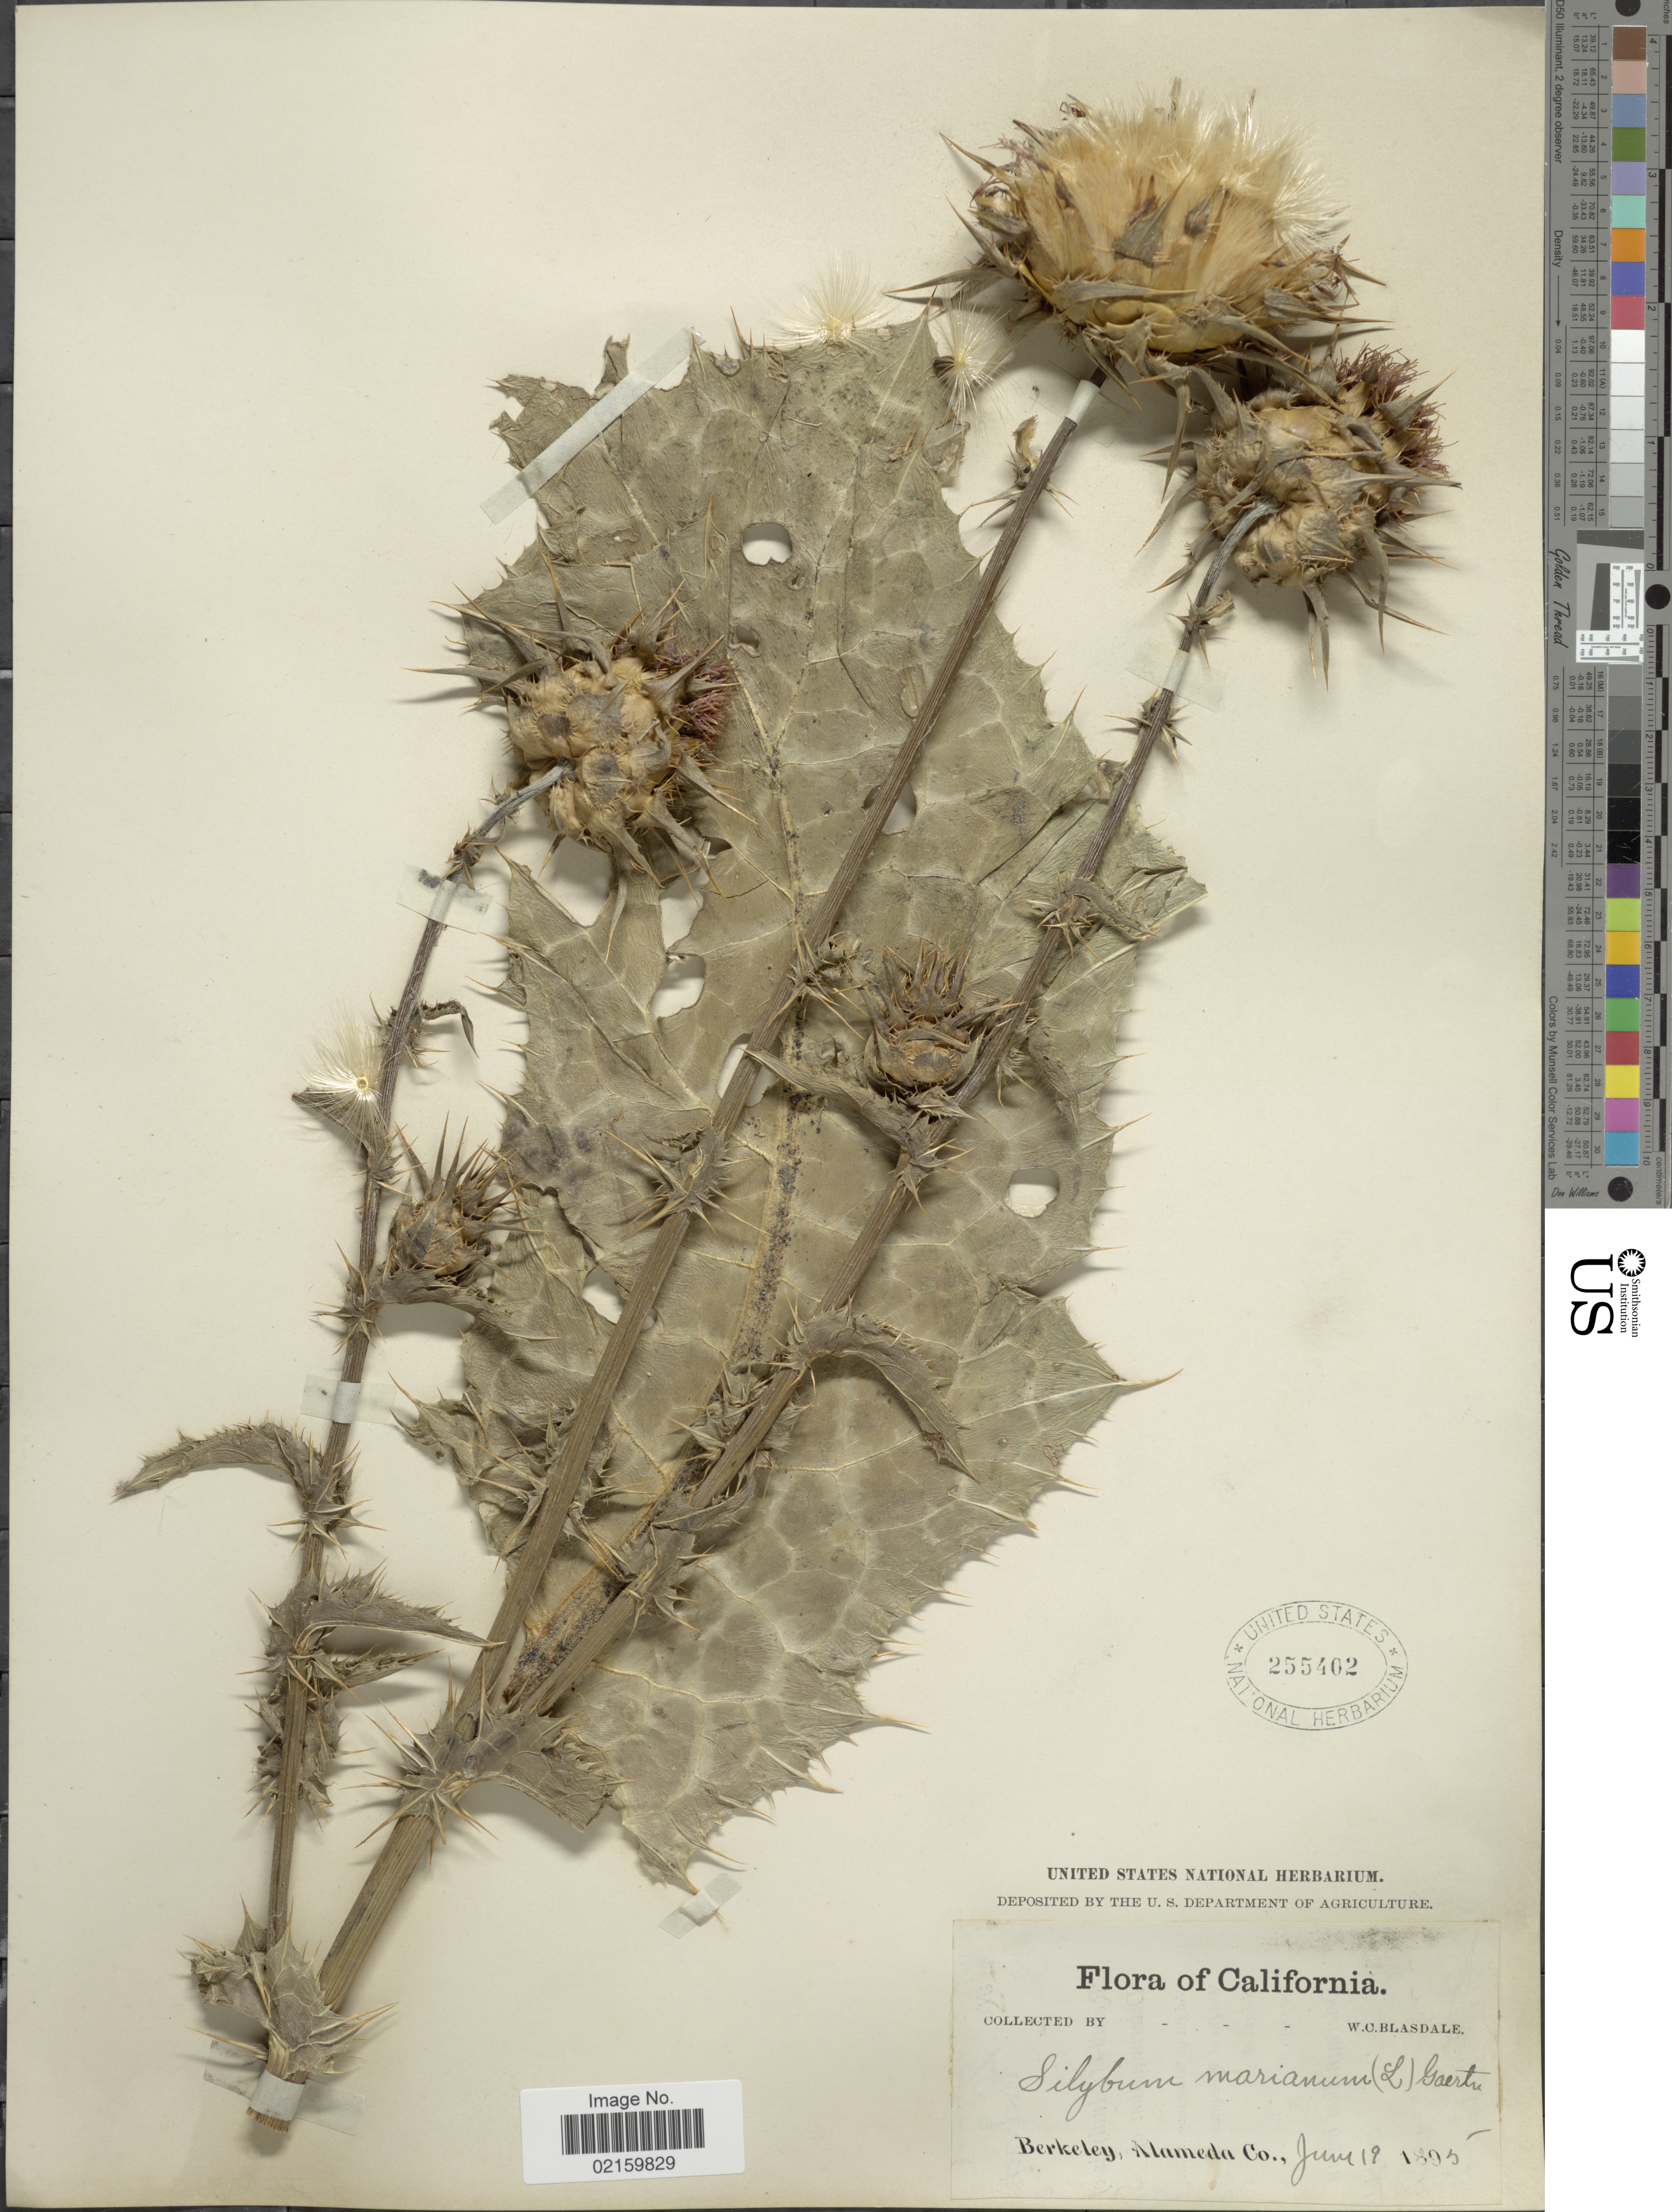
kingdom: Plantae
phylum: Tracheophyta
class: Magnoliopsida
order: Asterales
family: Asteraceae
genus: Silybum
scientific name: Silybum marianum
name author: (L.) Gaertn.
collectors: W. Blasdale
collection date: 1895-06-19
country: United States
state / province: California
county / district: Alameda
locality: Berkeley, Alameda Co.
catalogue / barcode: US 255402